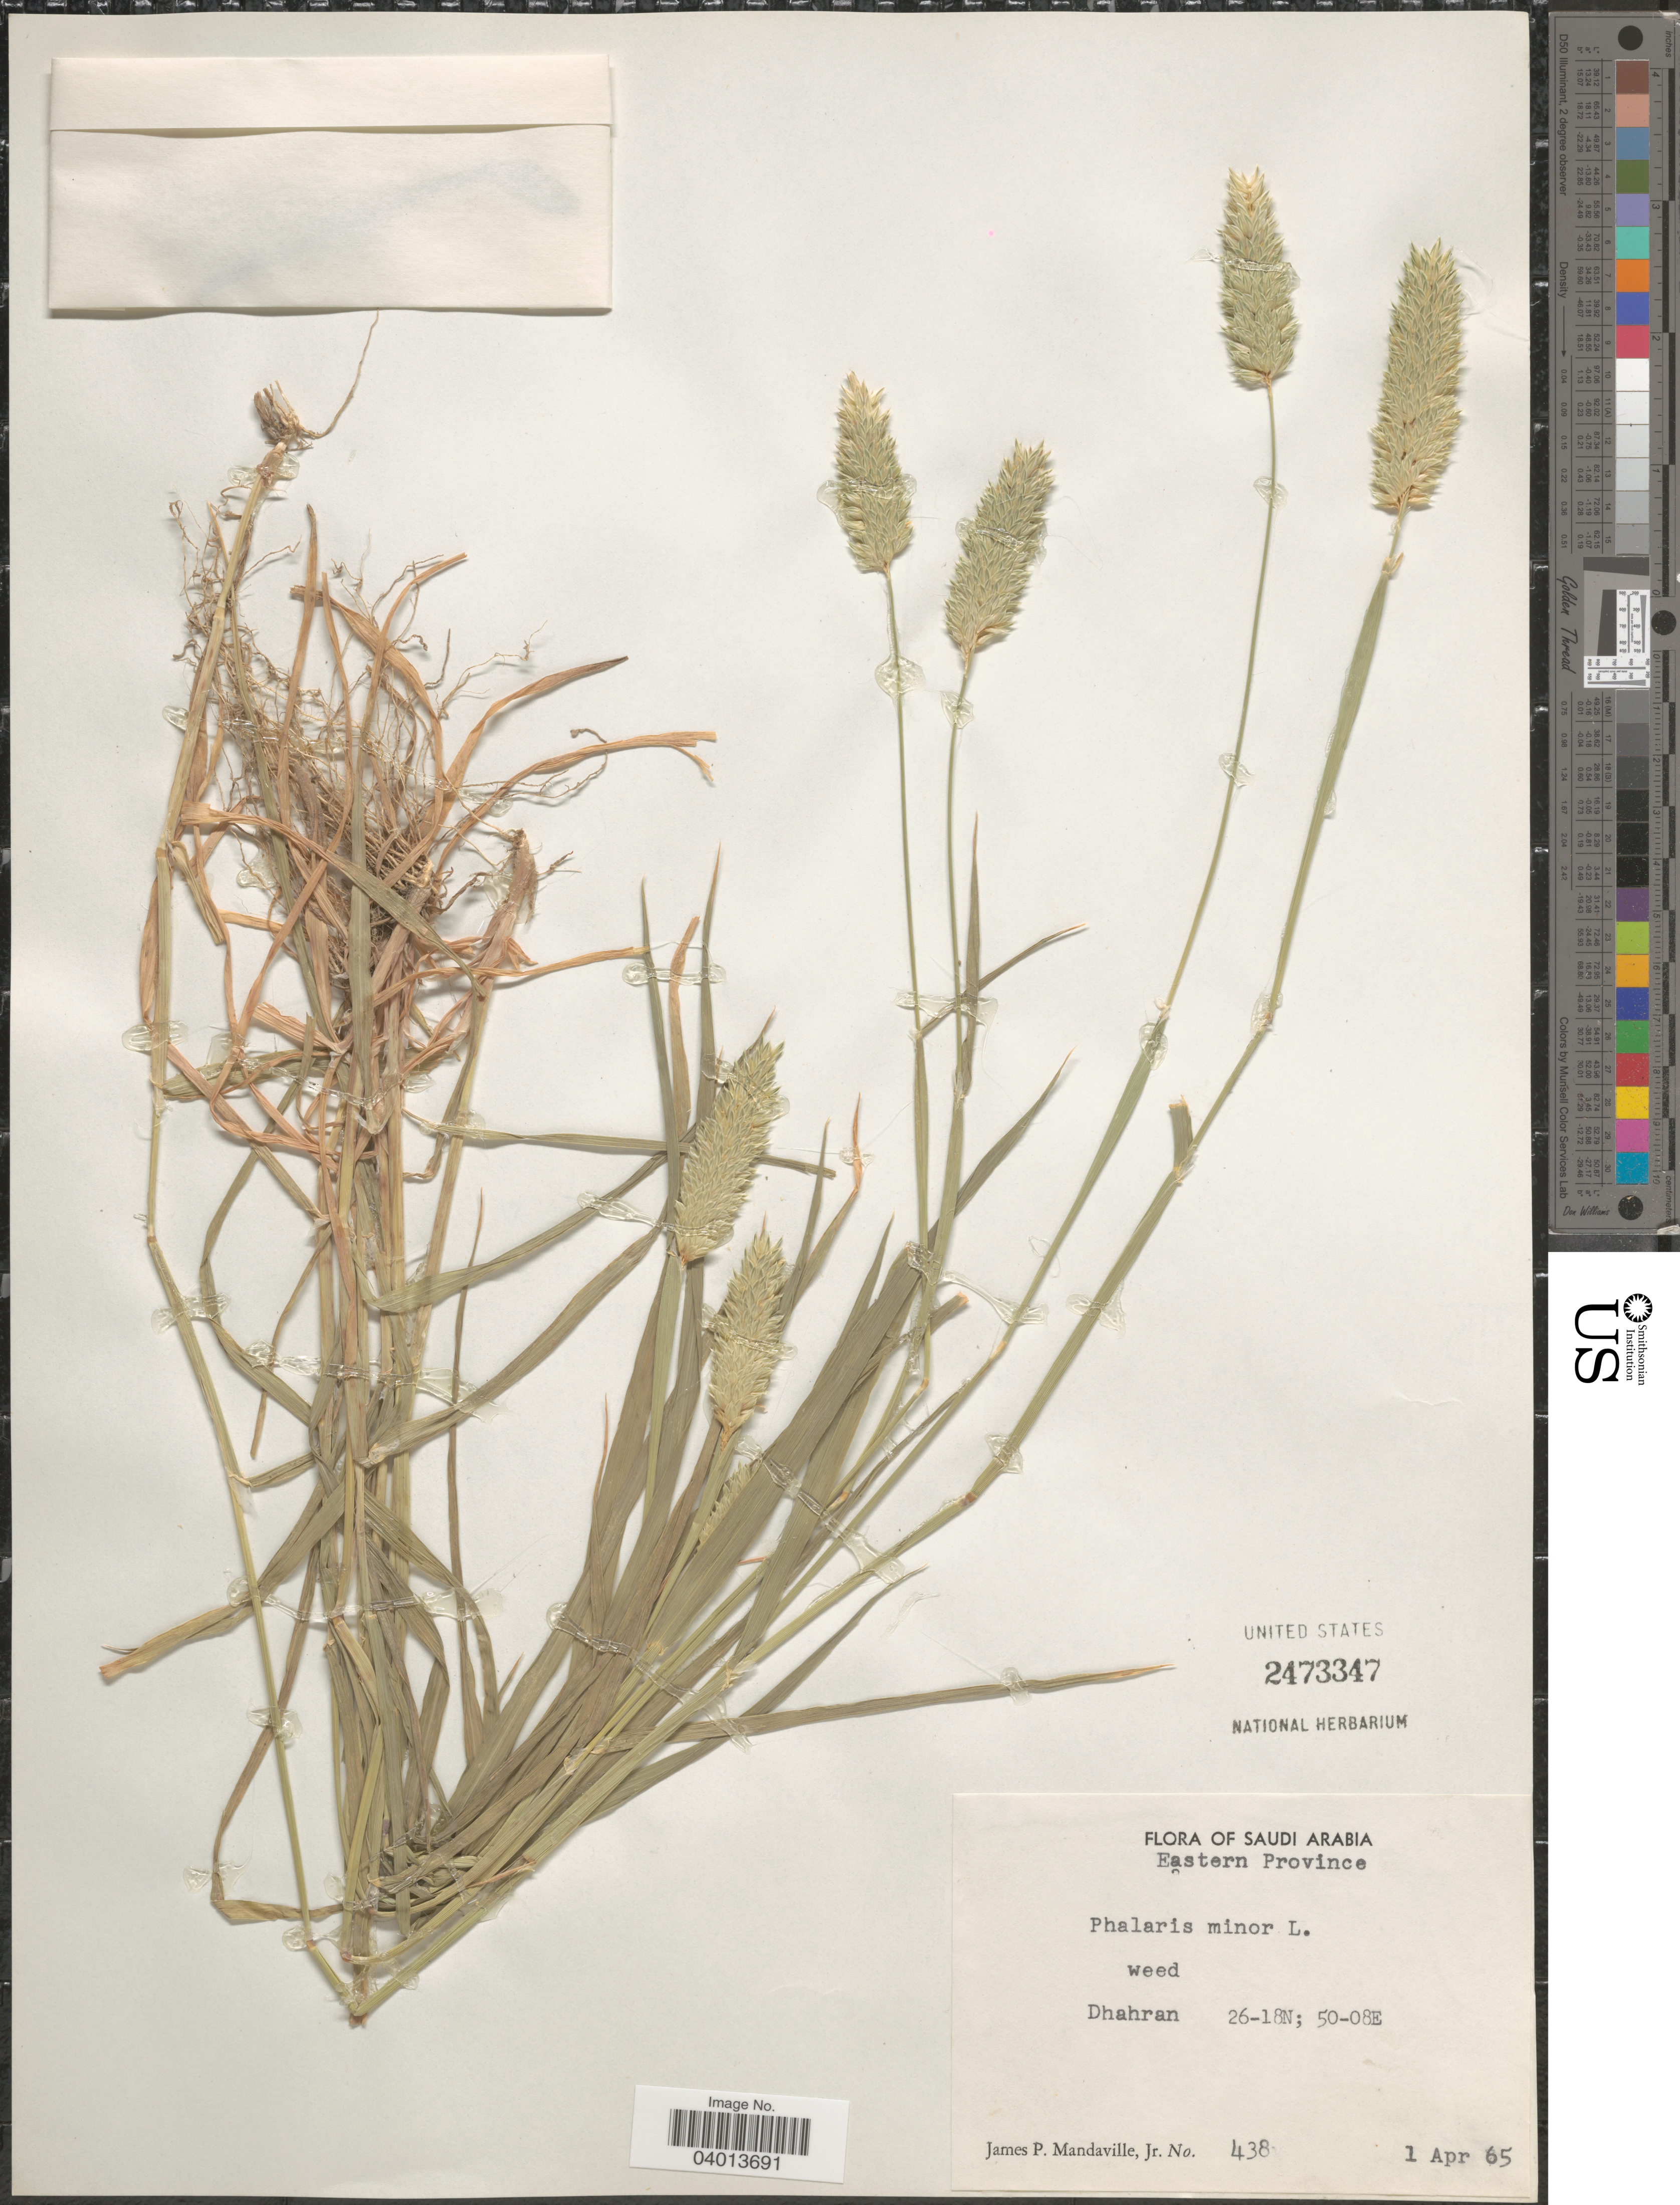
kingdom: Plantae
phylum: Tracheophyta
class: Liliopsida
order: Poales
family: Poaceae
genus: Phalaris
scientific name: Phalaris minor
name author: Retz.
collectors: J. Mandaville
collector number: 438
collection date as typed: Transcribed d/m/y: 1/4/65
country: Saudi Arabia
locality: Eastern Province. Dhahran.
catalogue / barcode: US 2473347